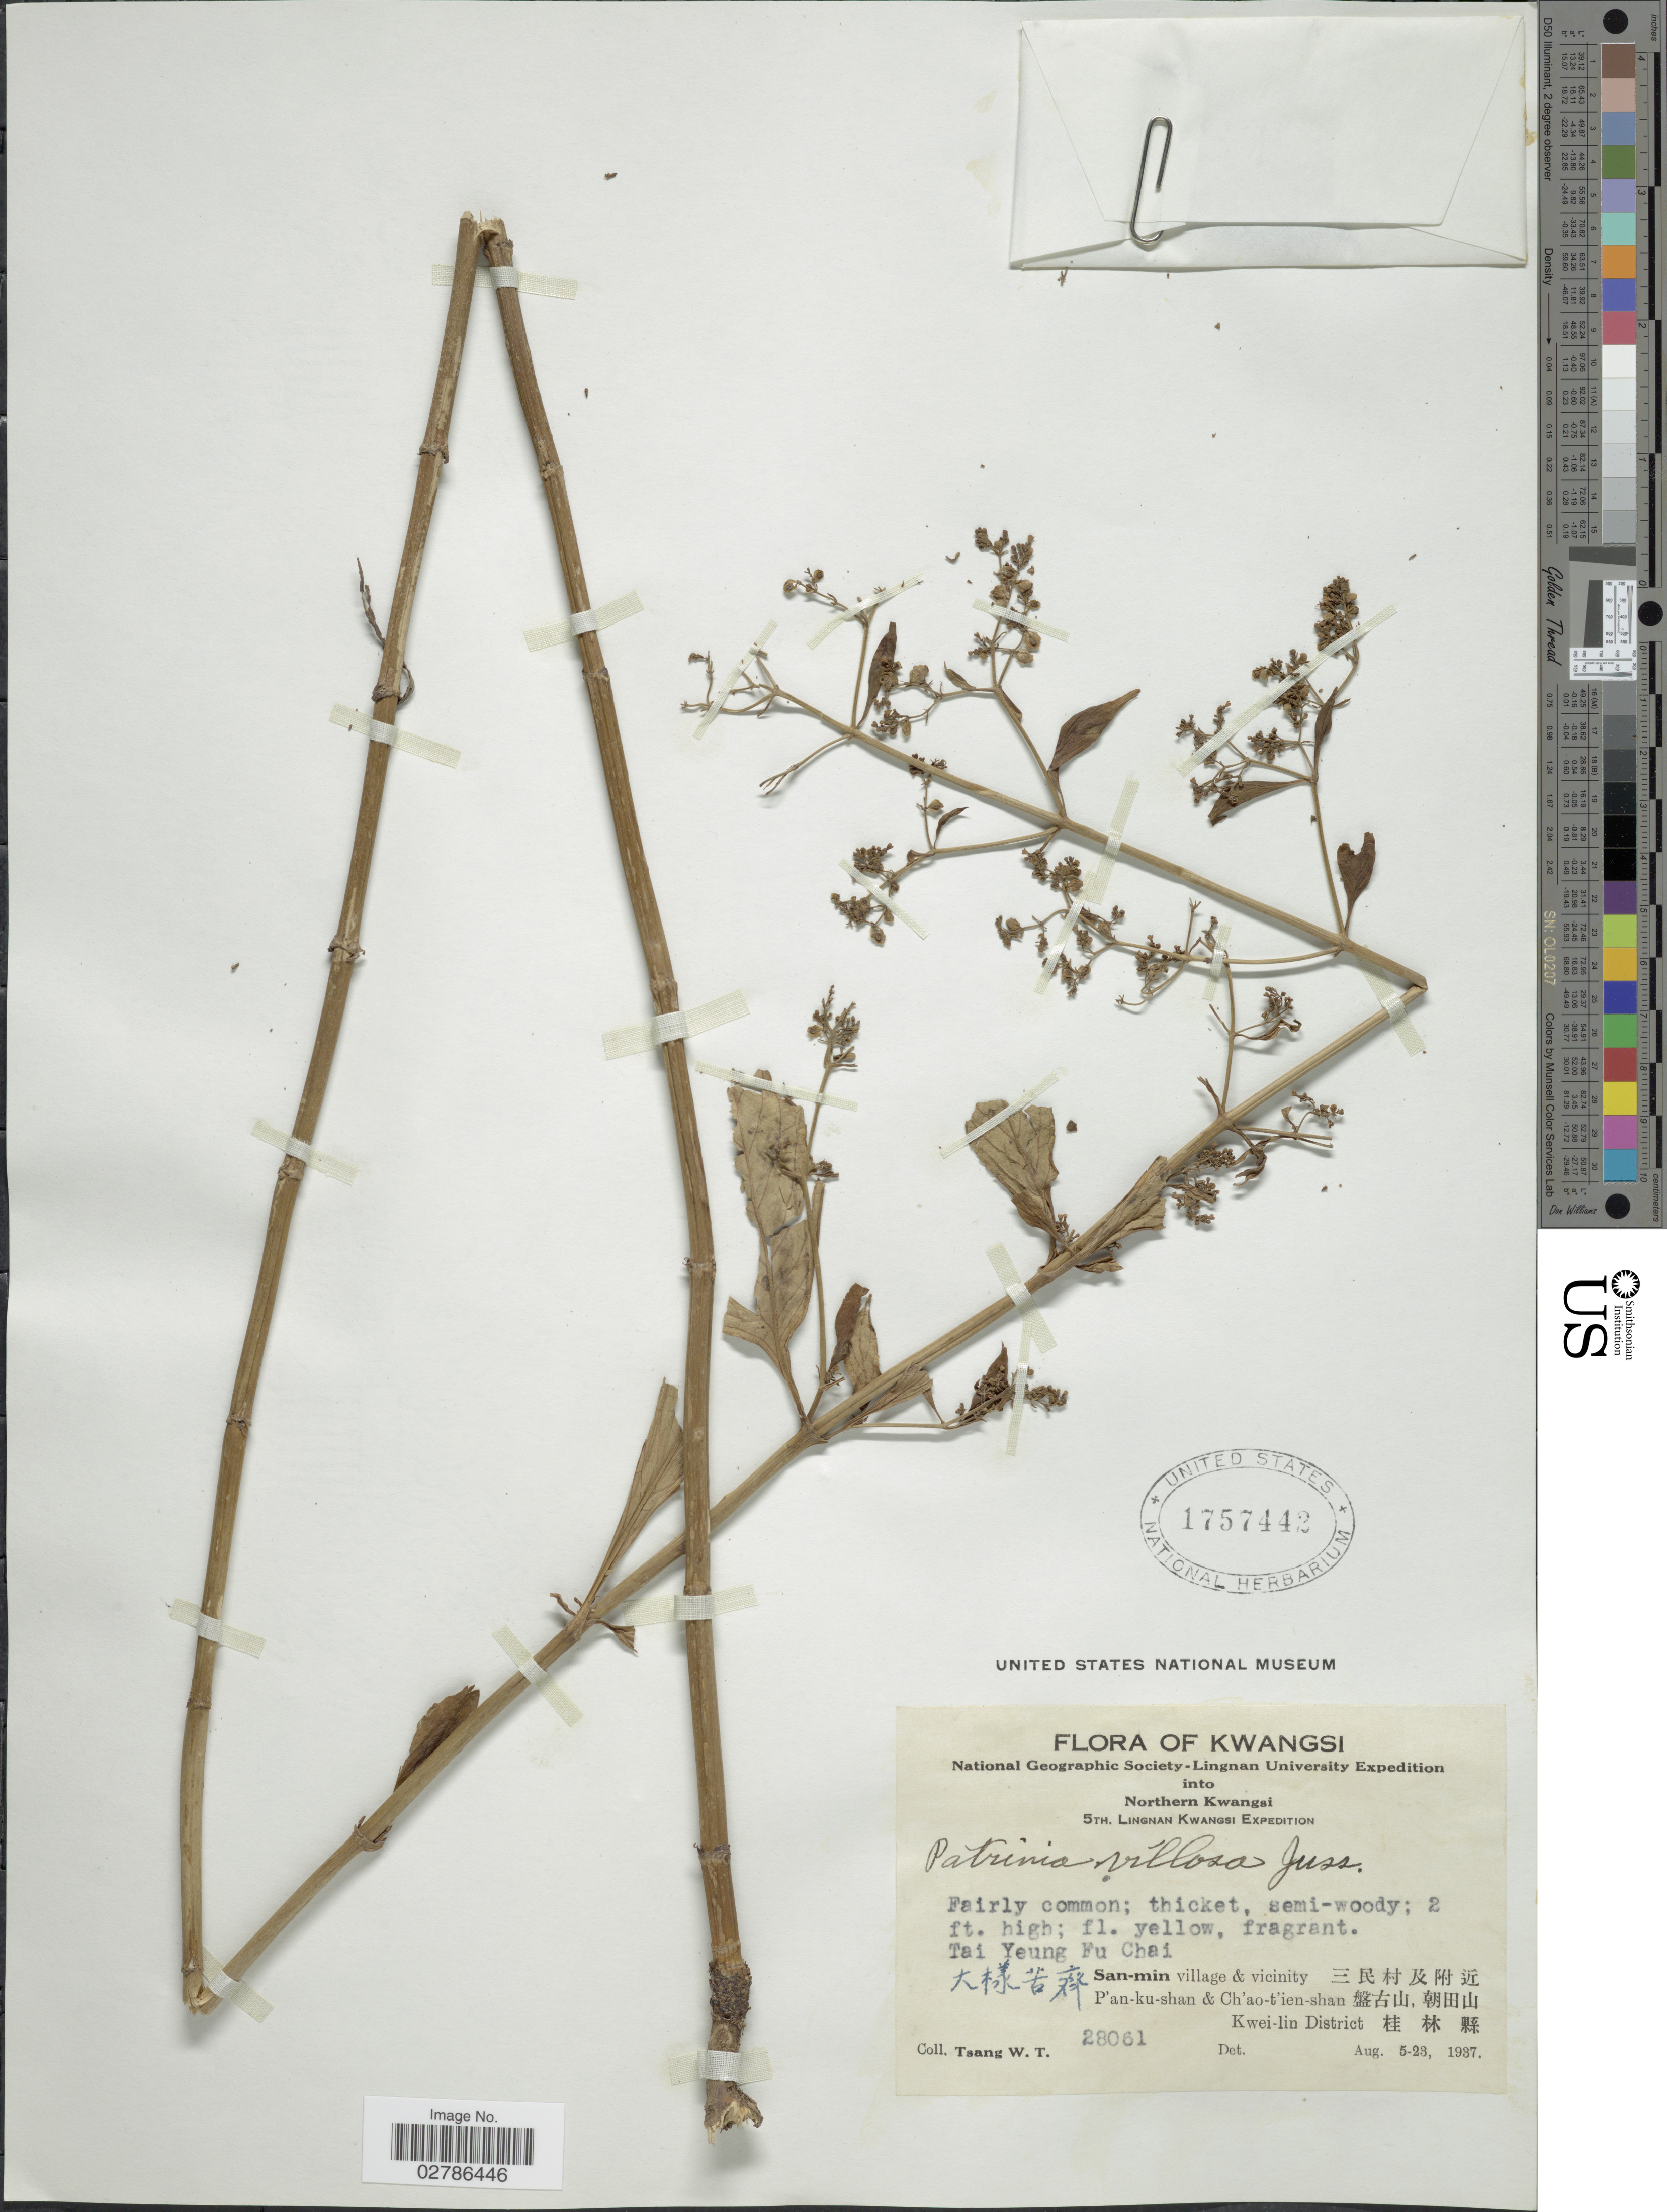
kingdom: Plantae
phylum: Tracheophyta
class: Magnoliopsida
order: Dipsacales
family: Caprifoliaceae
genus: Patrinia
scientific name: Patrinia villosa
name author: (Thunb.) Dufr.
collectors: W. T. Tsang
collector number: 28061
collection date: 1937-08-05/1937-08-23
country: China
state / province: Guangxi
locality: Kwangsi, Northern Kwangsi, Tai Yeung Fu Chai, San-min village & vicinity, P'an-ku-shan & Ch'ao-t'ien-shan, Kwei-lin District.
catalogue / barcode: US 1757442